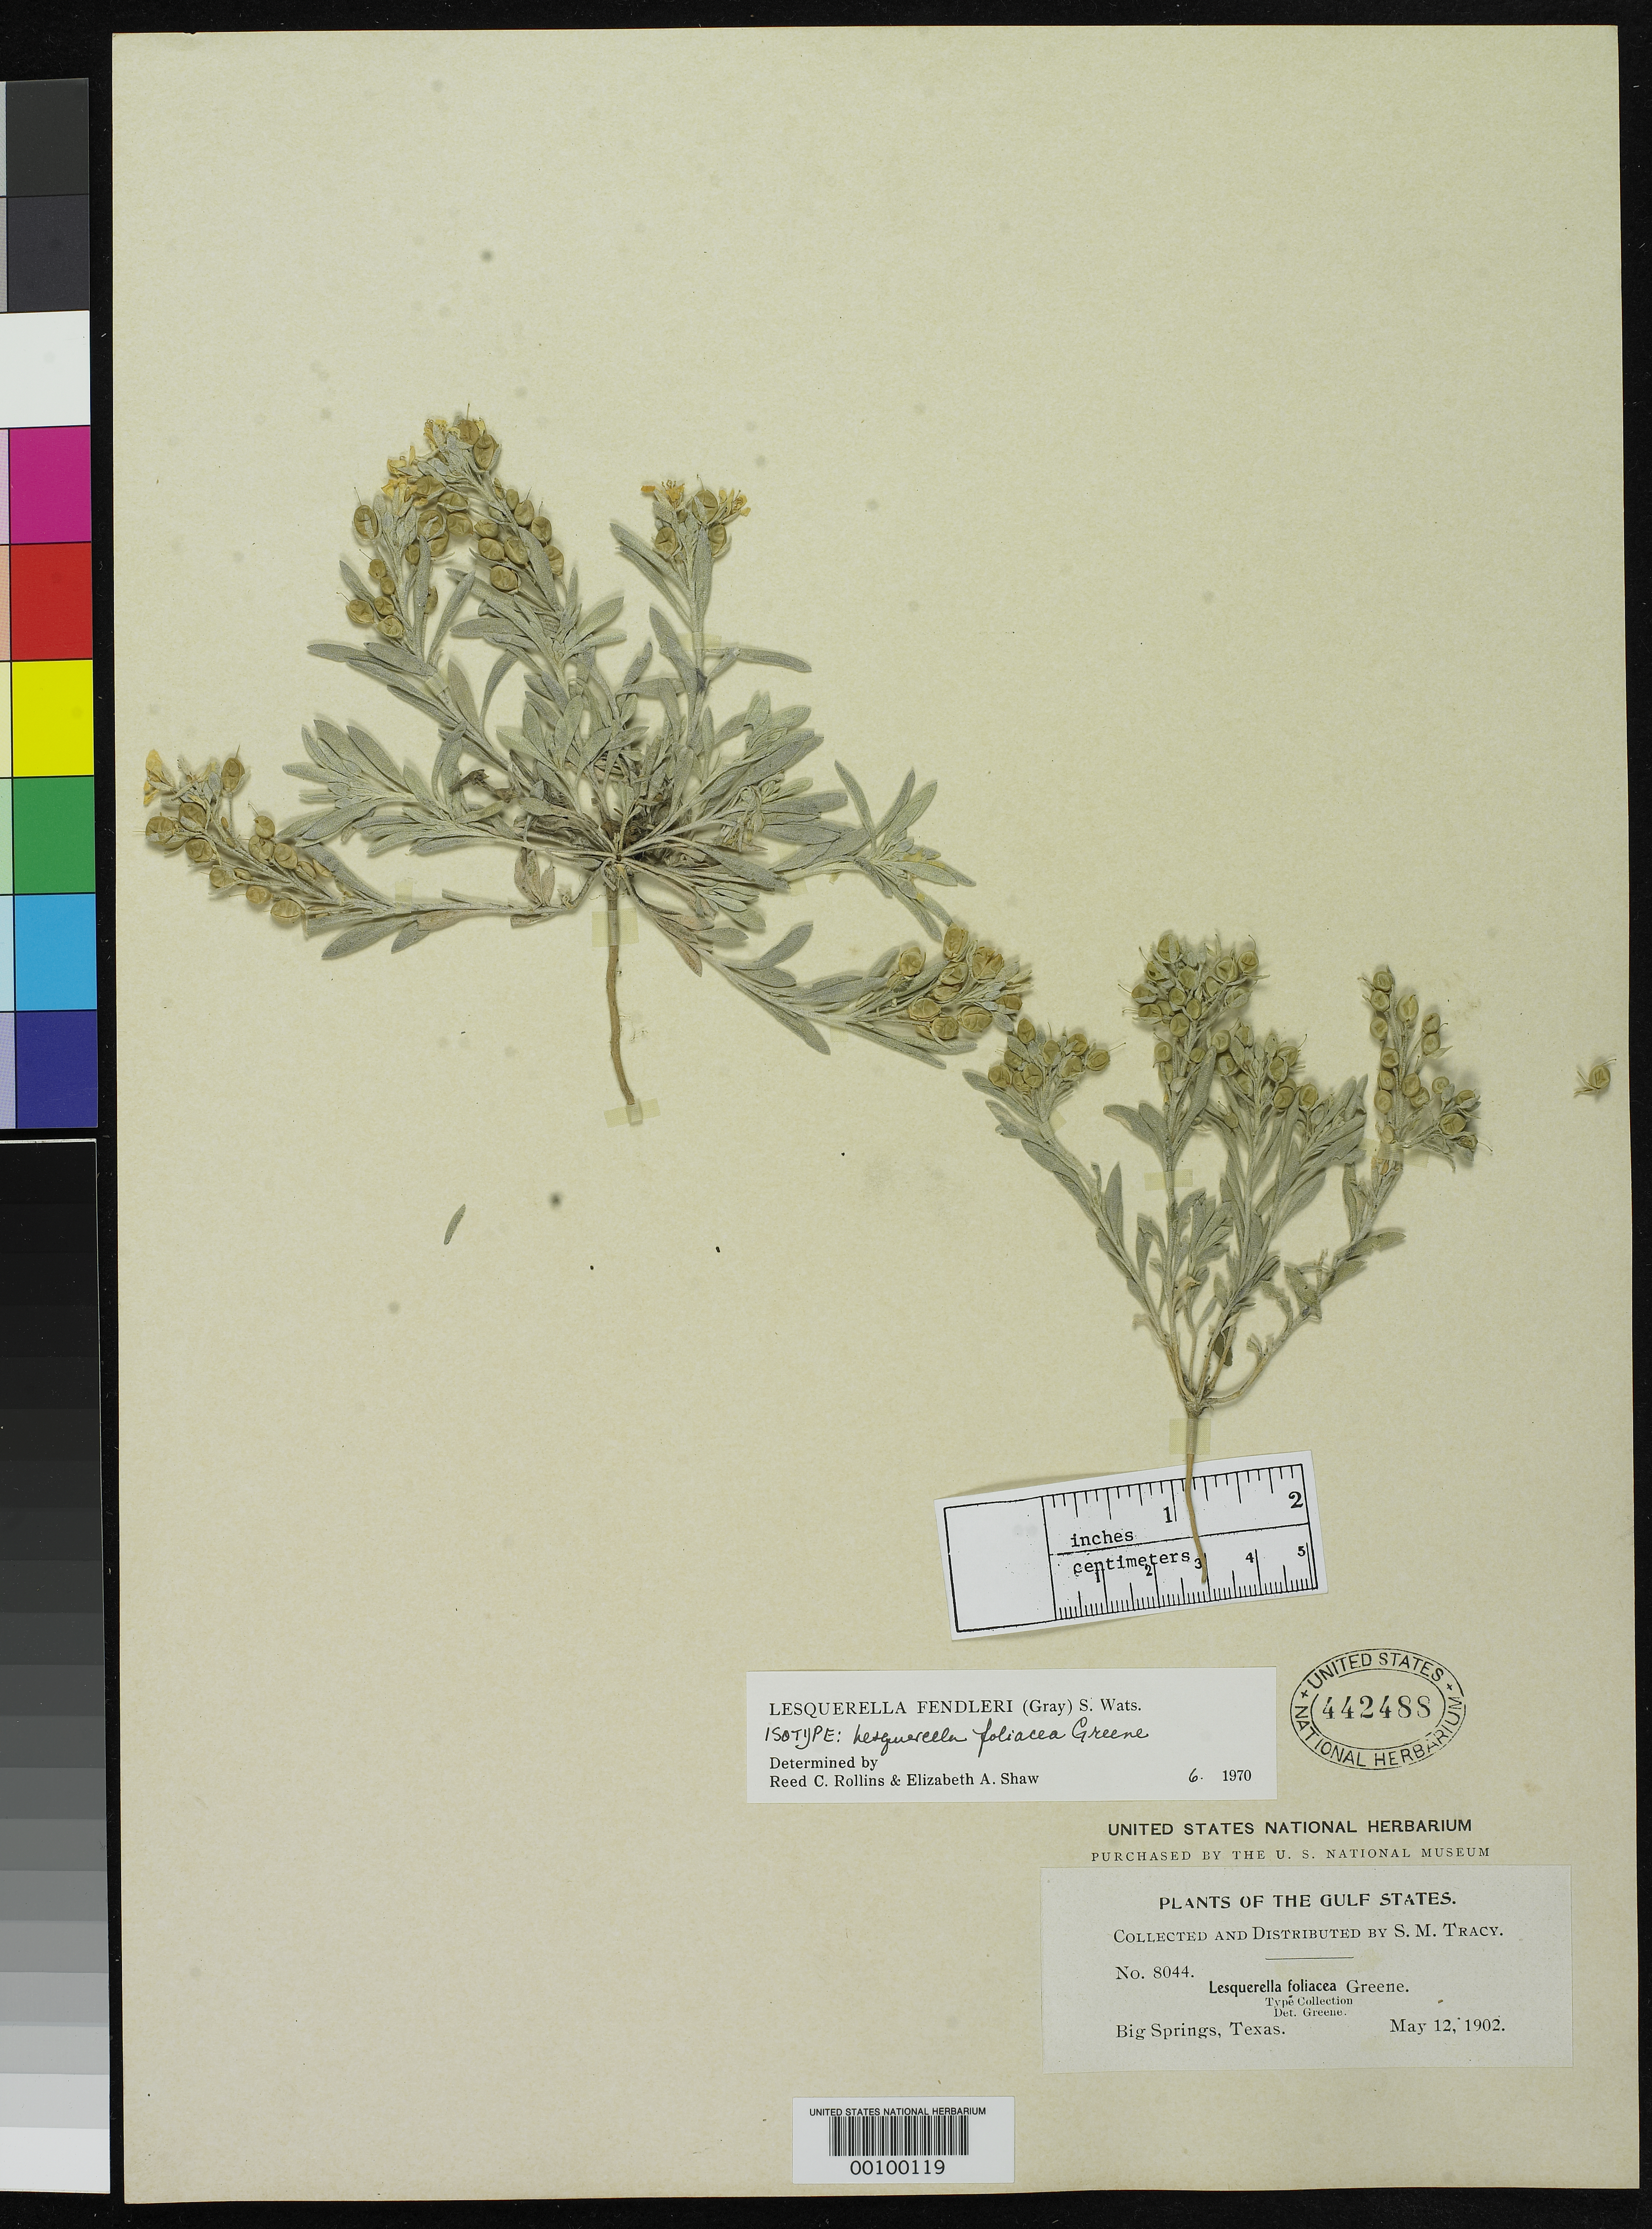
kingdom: Plantae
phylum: Tracheophyta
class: Magnoliopsida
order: Brassicales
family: Brassicaceae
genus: Lesquerella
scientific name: Lesquerella foliacea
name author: Greene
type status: Isotype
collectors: S. M. Tracy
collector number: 8044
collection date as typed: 12 May 1902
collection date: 1902-05-12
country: United States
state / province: Texas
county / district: Howard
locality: Big Spring.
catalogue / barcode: US 442488